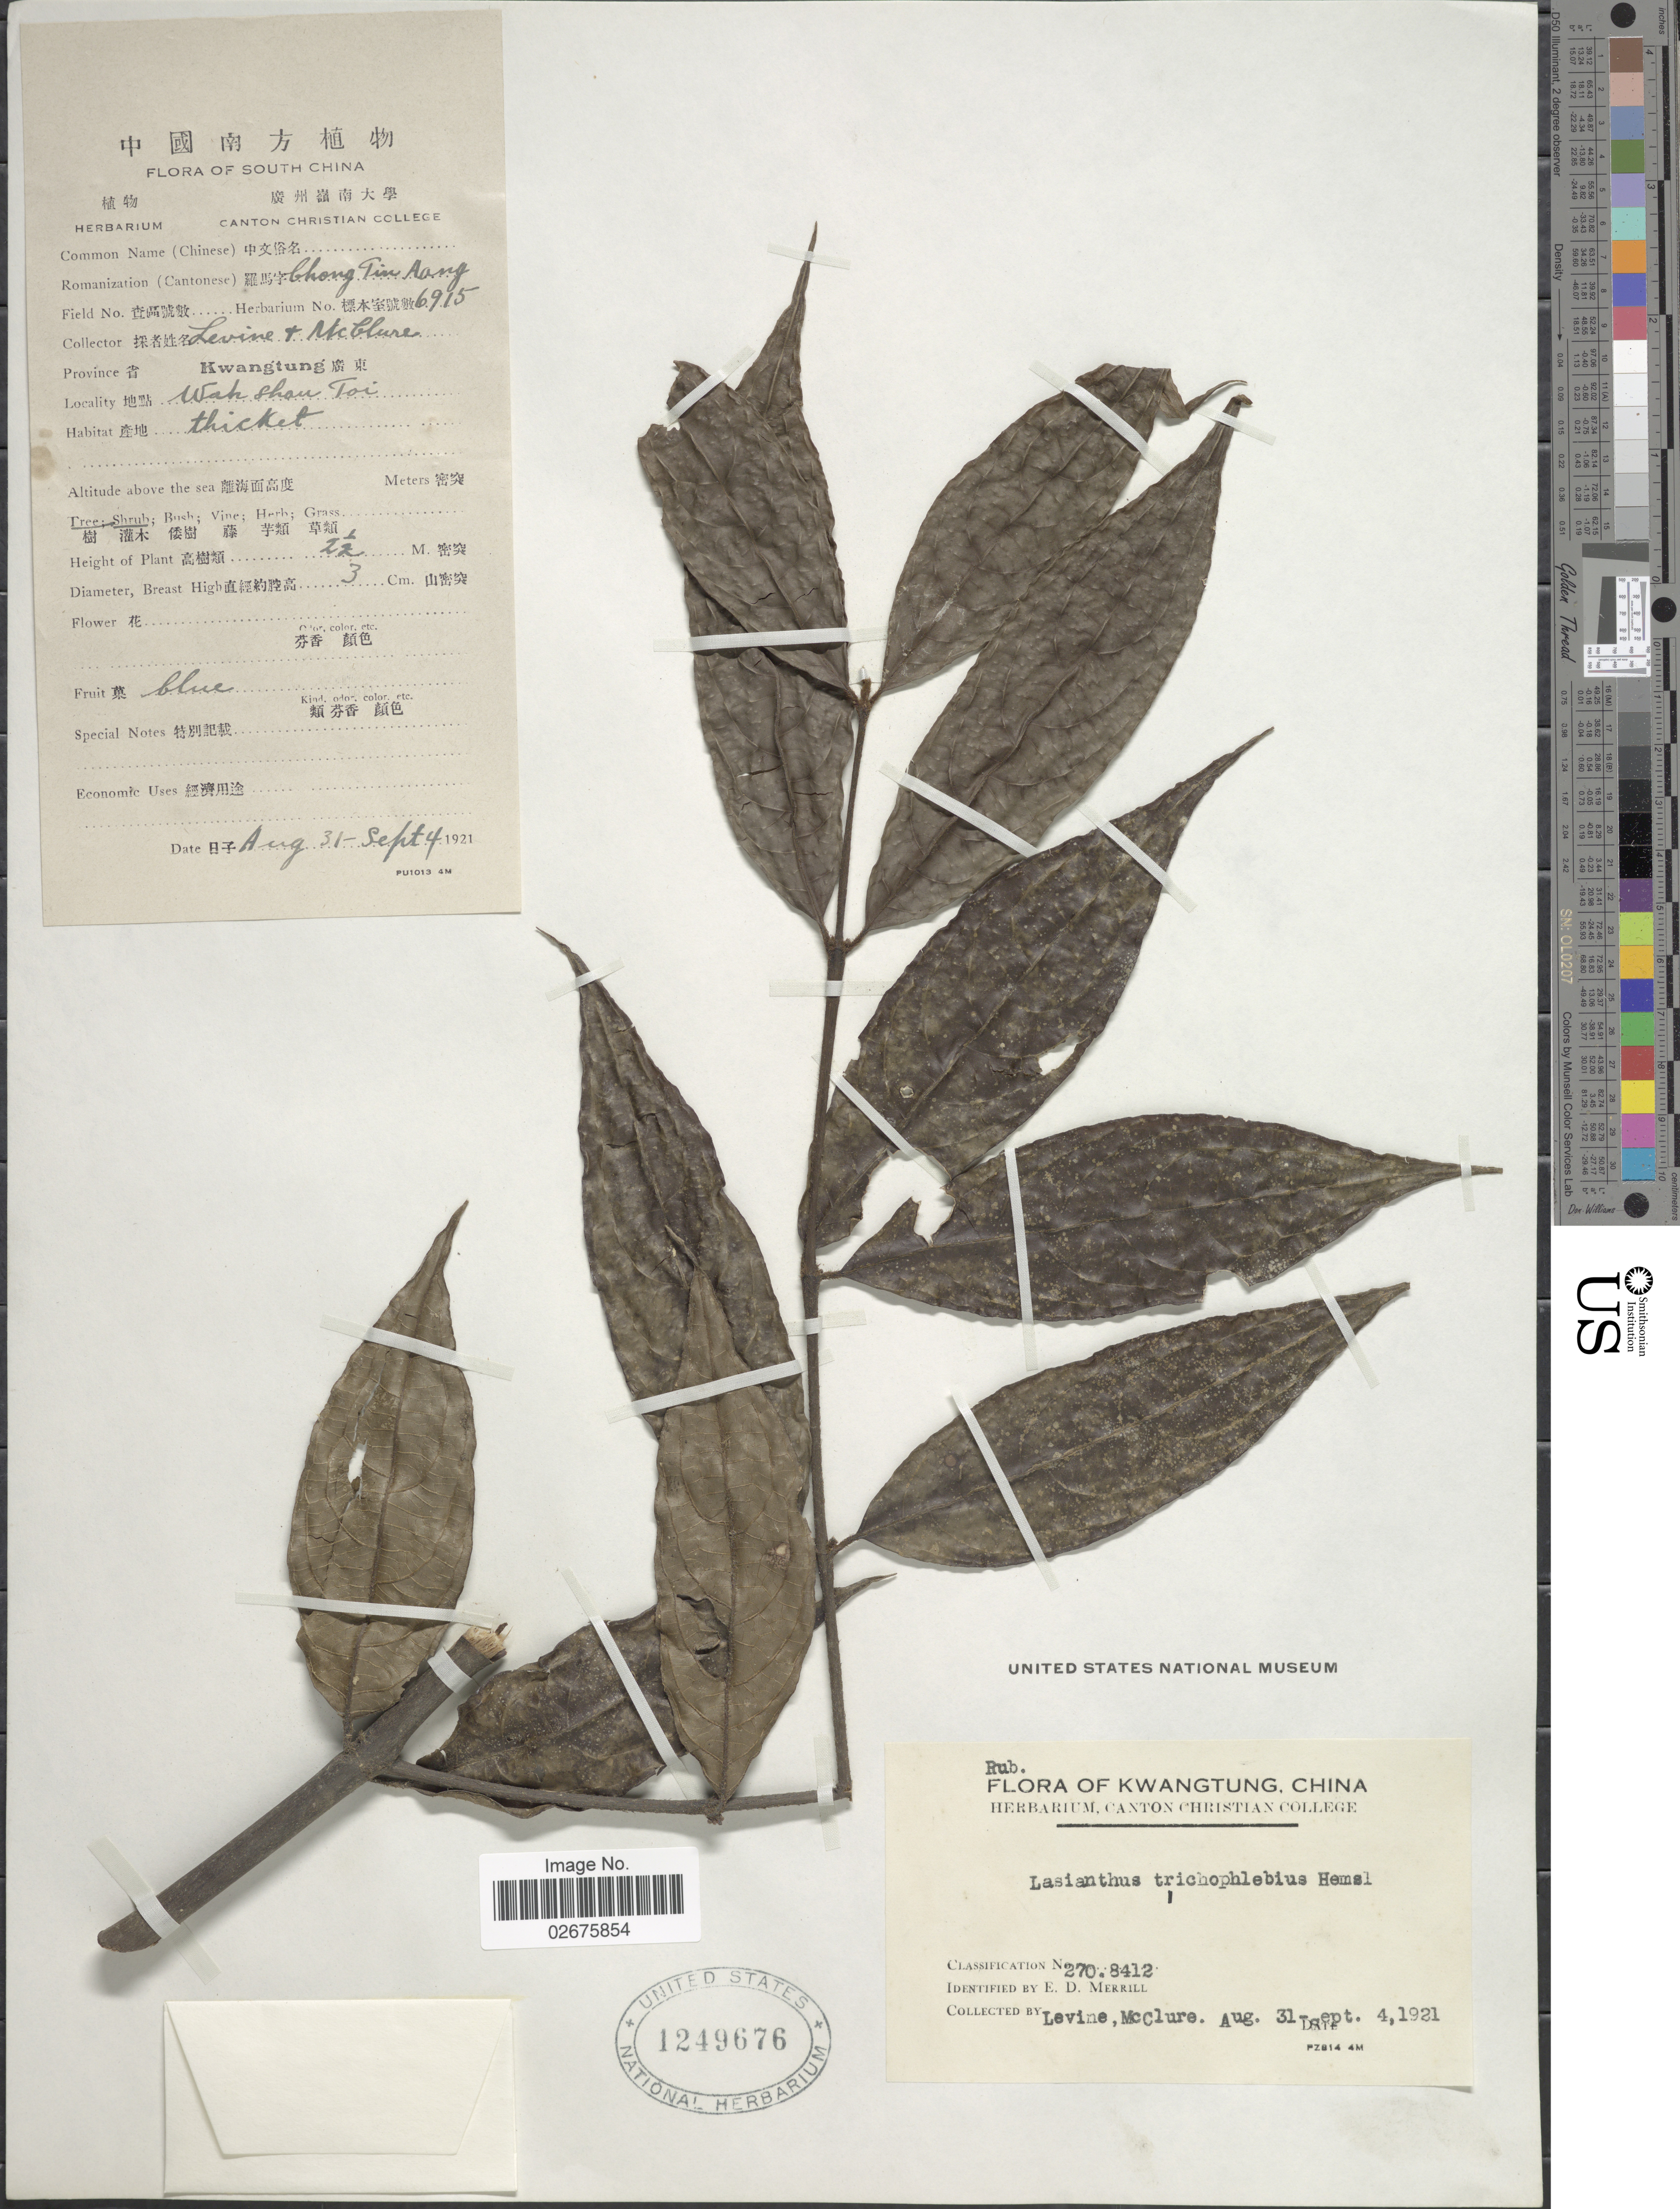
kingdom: Plantae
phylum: Tracheophyta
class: Magnoliopsida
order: Gentianales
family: Rubiaceae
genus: Lasianthus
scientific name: Lasianthus trichophlebus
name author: Hemsl.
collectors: -. Levine & McClure, --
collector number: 6915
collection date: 1921-08-31/1921-09-04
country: China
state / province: Guangdong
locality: Province Kwangtung, ah Shan Toi, thicket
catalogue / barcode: US 1249676